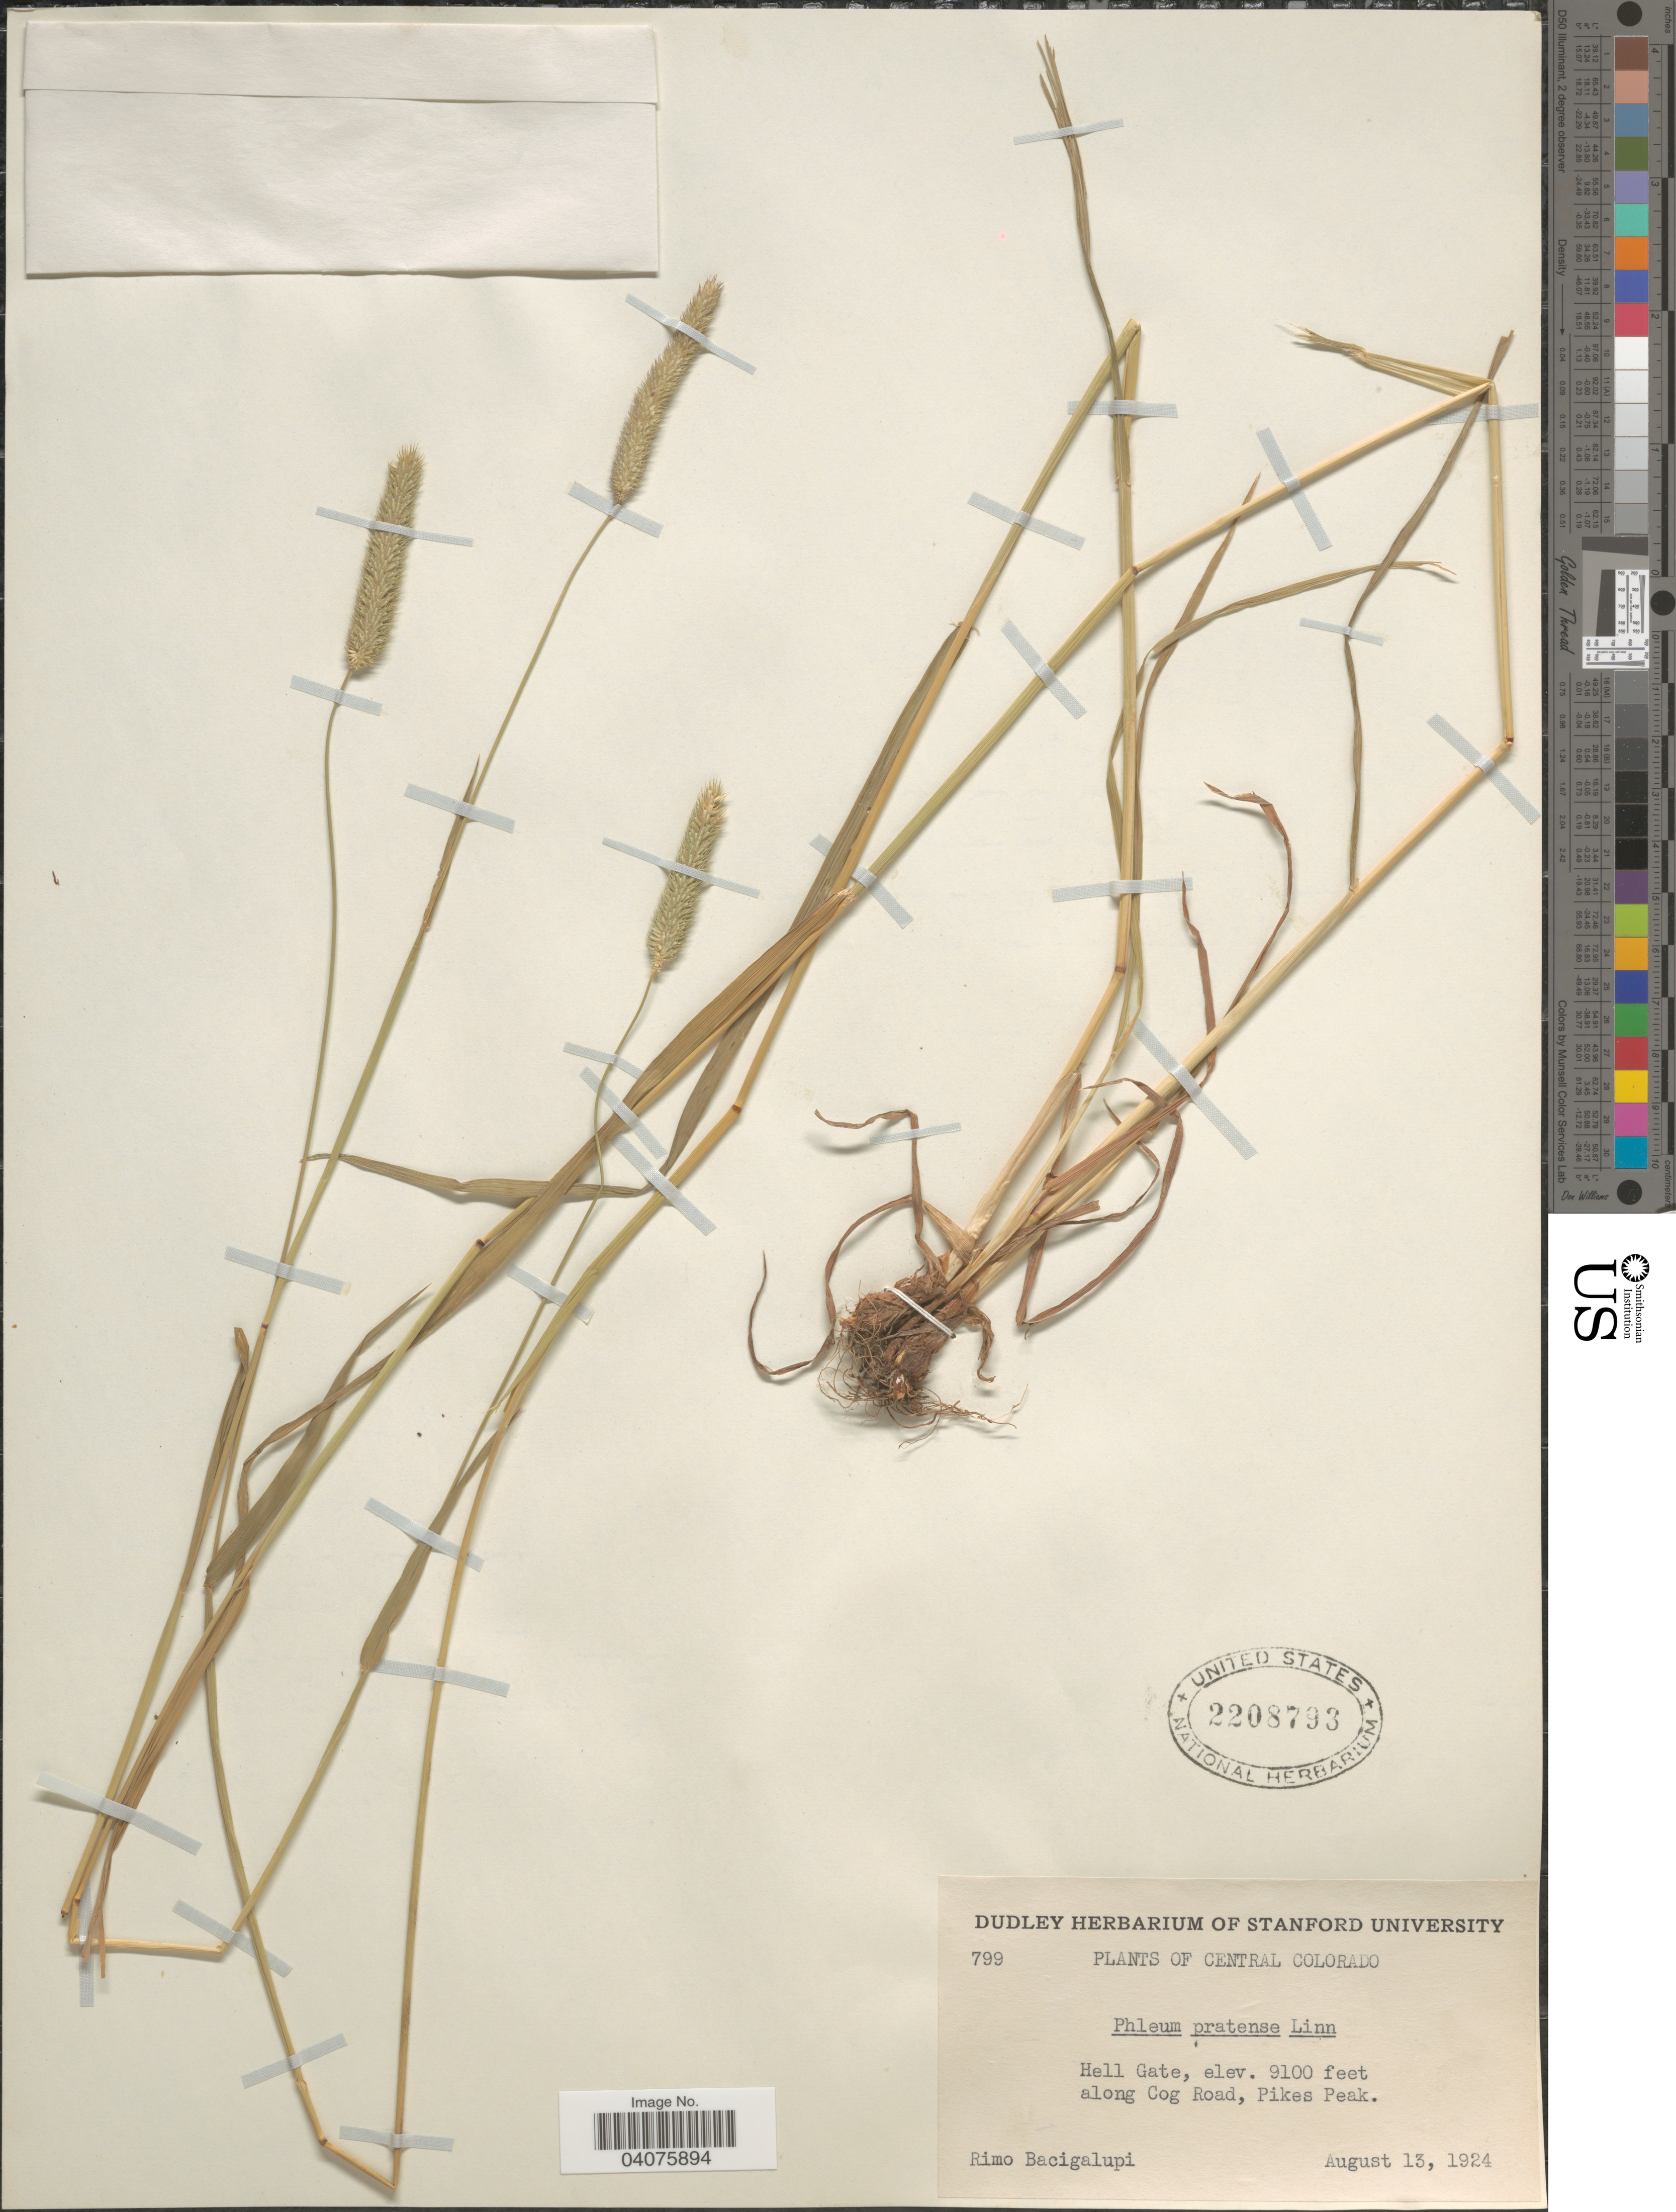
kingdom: Plantae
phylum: Tracheophyta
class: Liliopsida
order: Poales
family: Poaceae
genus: Phleum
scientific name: Phleum pratense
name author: L.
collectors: R. Bacigalupi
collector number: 799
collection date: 1924-08-13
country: United States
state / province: Colorado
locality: Central Colorado. Hell Gate, along Cog Road, Pikes Peak.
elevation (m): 2774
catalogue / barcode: US 2208793